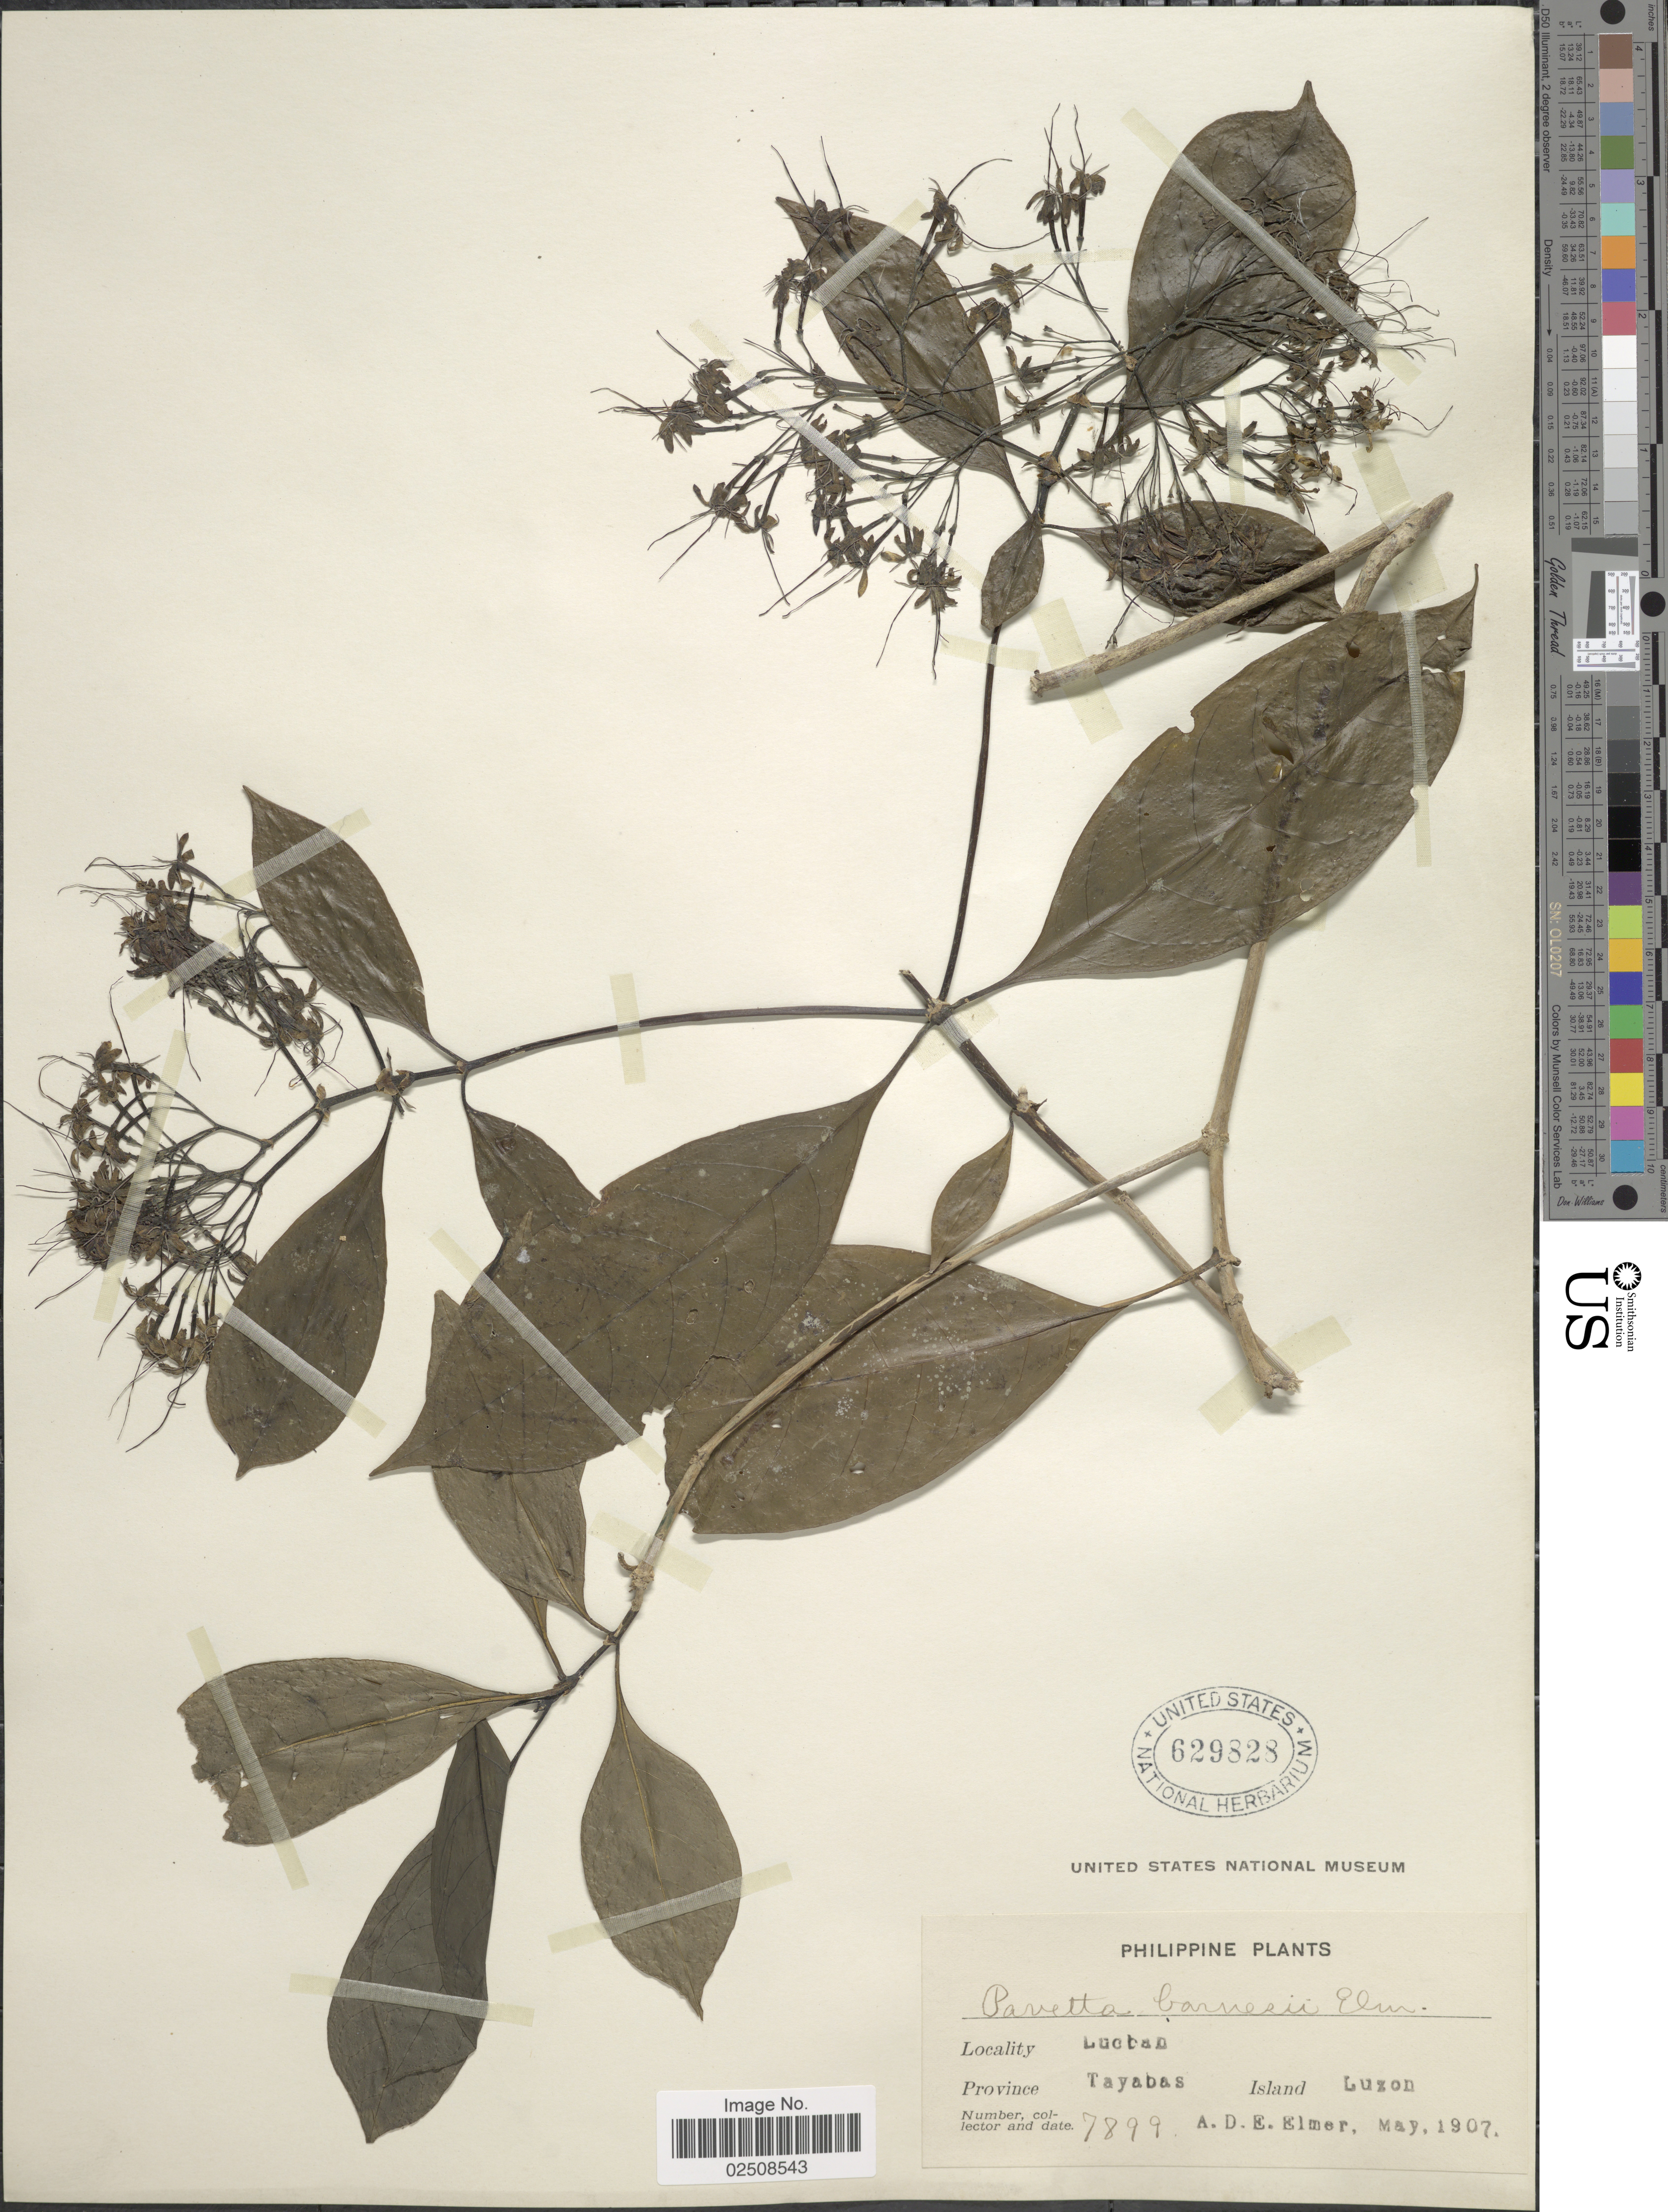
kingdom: Plantae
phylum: Tracheophyta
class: Magnoliopsida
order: Gentianales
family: Rubiaceae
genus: Pavetta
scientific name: Pavetta indica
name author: L.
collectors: A. D. E. Elmer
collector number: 7899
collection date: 1907-05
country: Philippines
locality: Lucban. Province Tayabas. Island Luzon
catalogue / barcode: US 629828